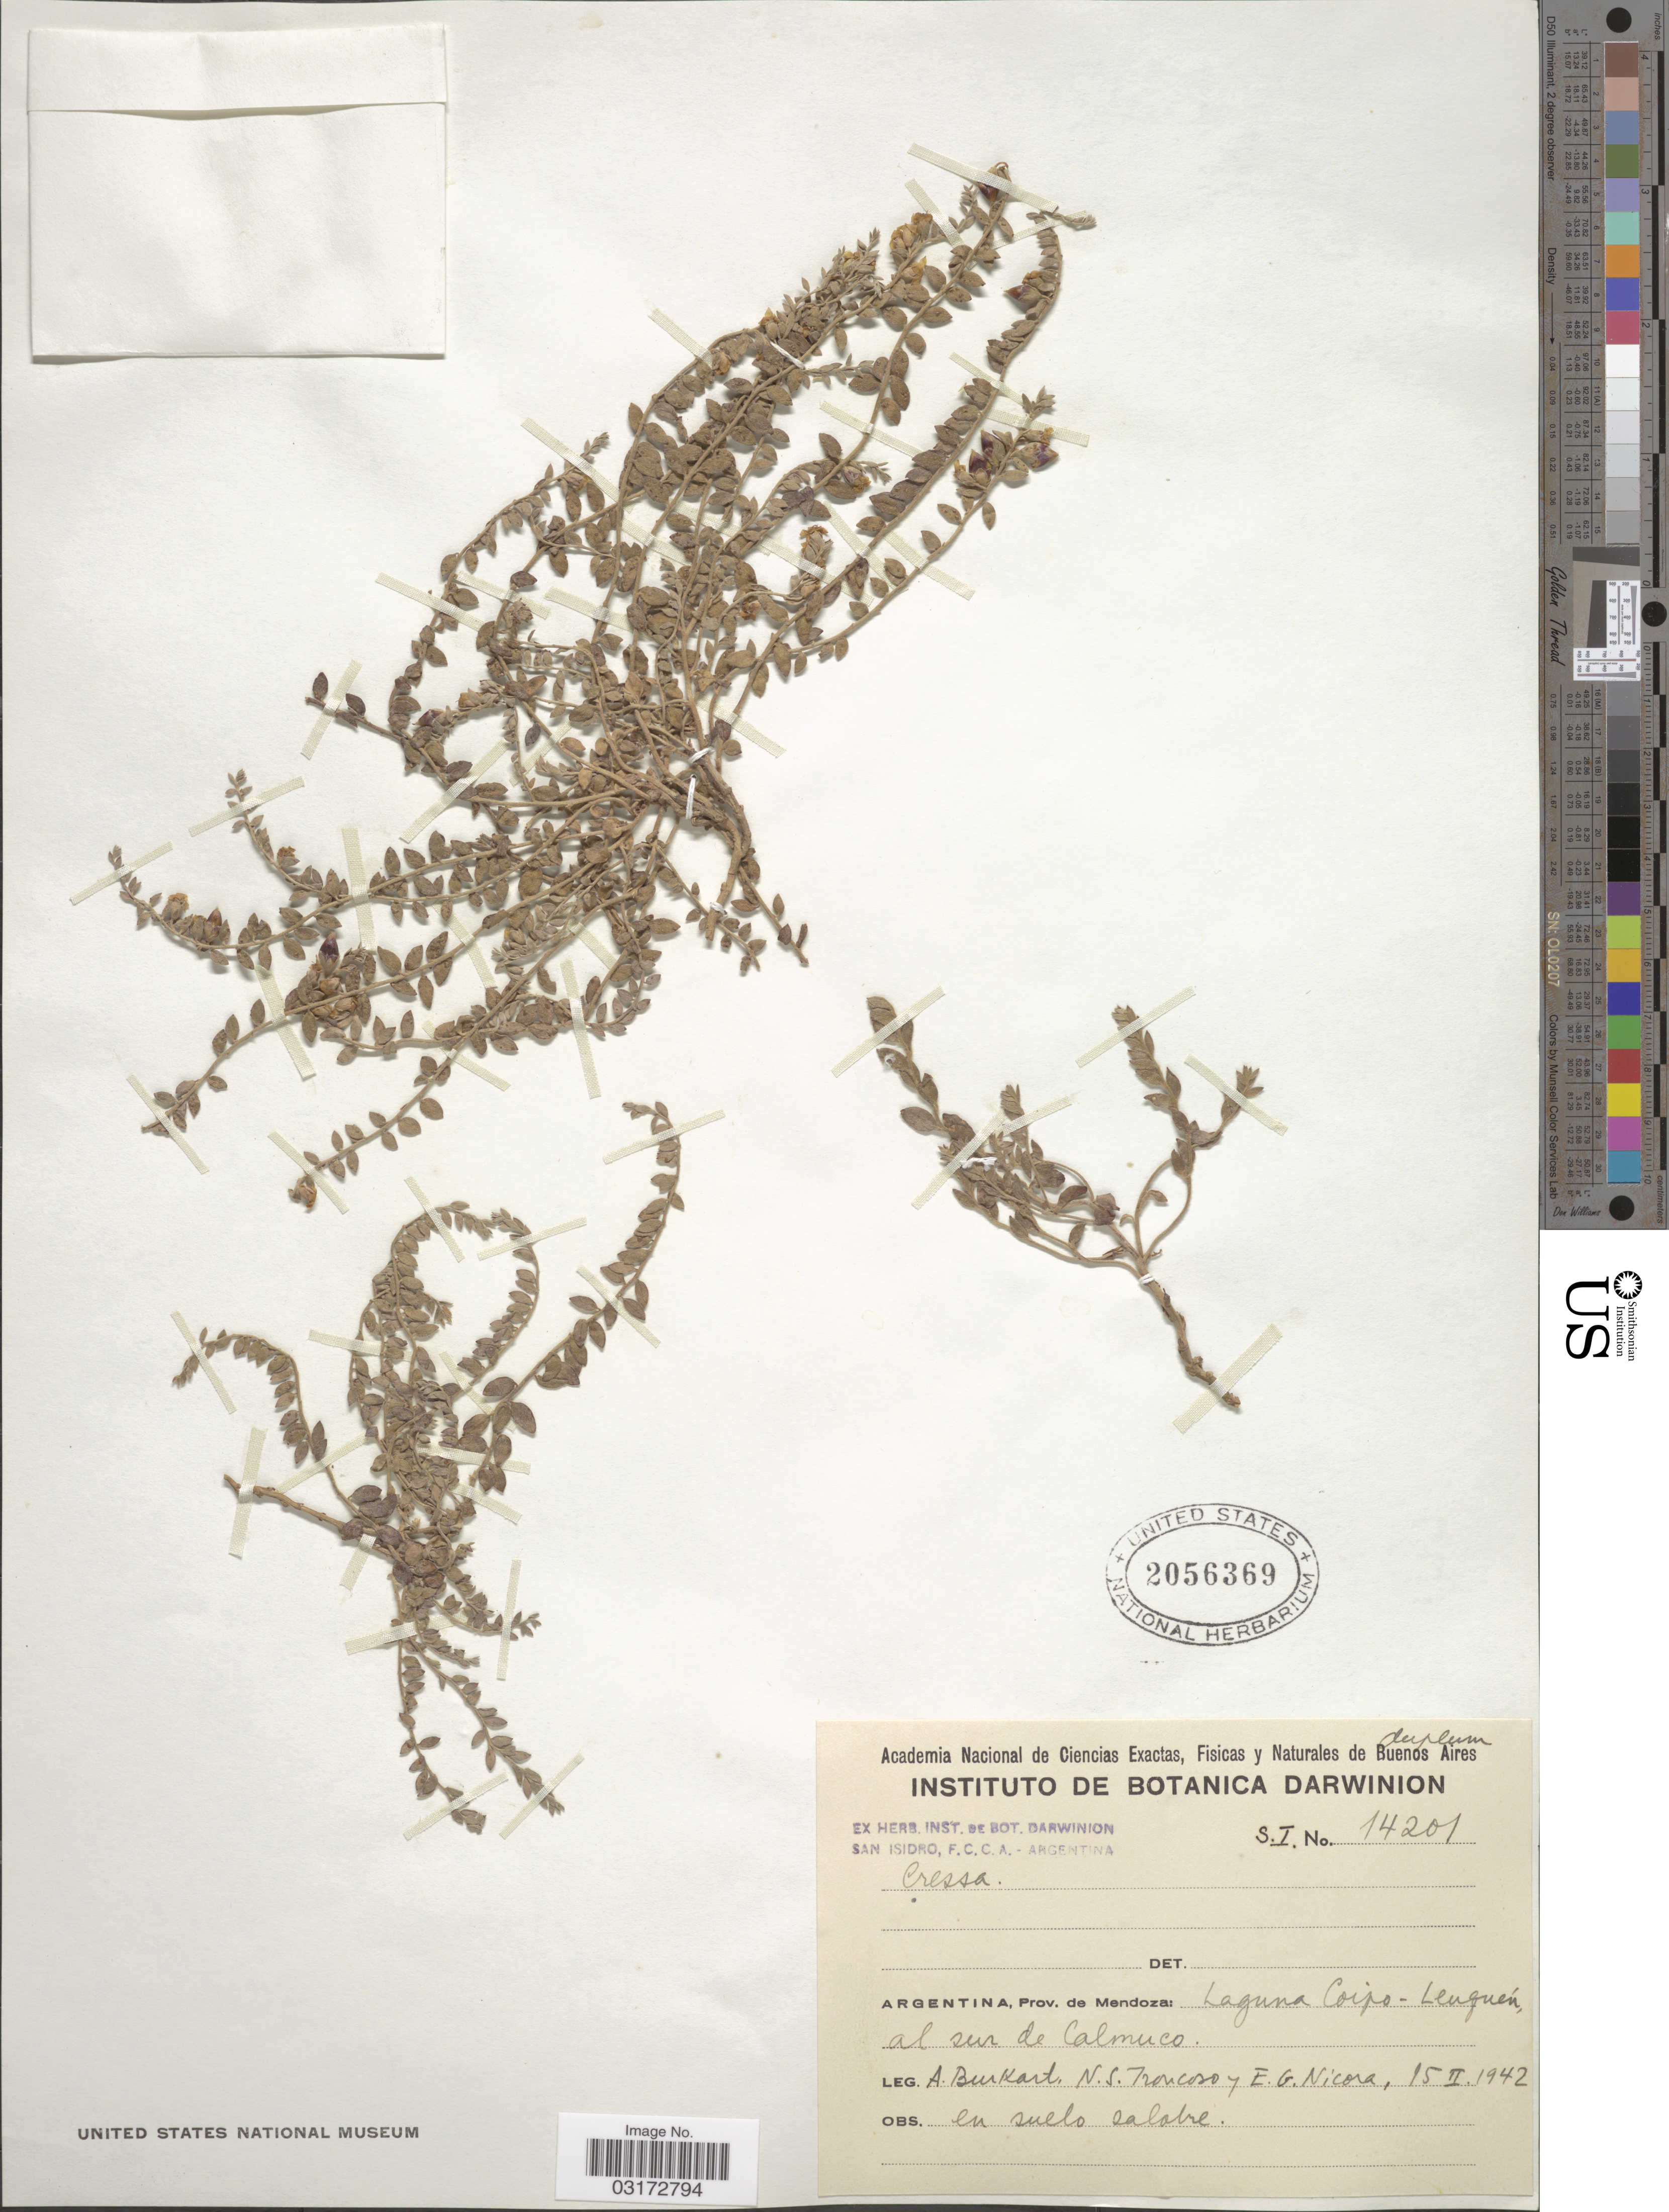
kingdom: Plantae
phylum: Tracheophyta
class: Magnoliopsida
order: Solanales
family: Convolvulaceae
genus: Cressa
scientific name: Cressa truxillensis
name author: Kunth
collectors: A. E. Burkart, N. Troncoso & E. G. Nicora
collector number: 114201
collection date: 1942-02-15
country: Argentina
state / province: Mendoza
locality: Laguna Coipo - Leuquén al sur de Calmuco.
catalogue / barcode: US 2056369